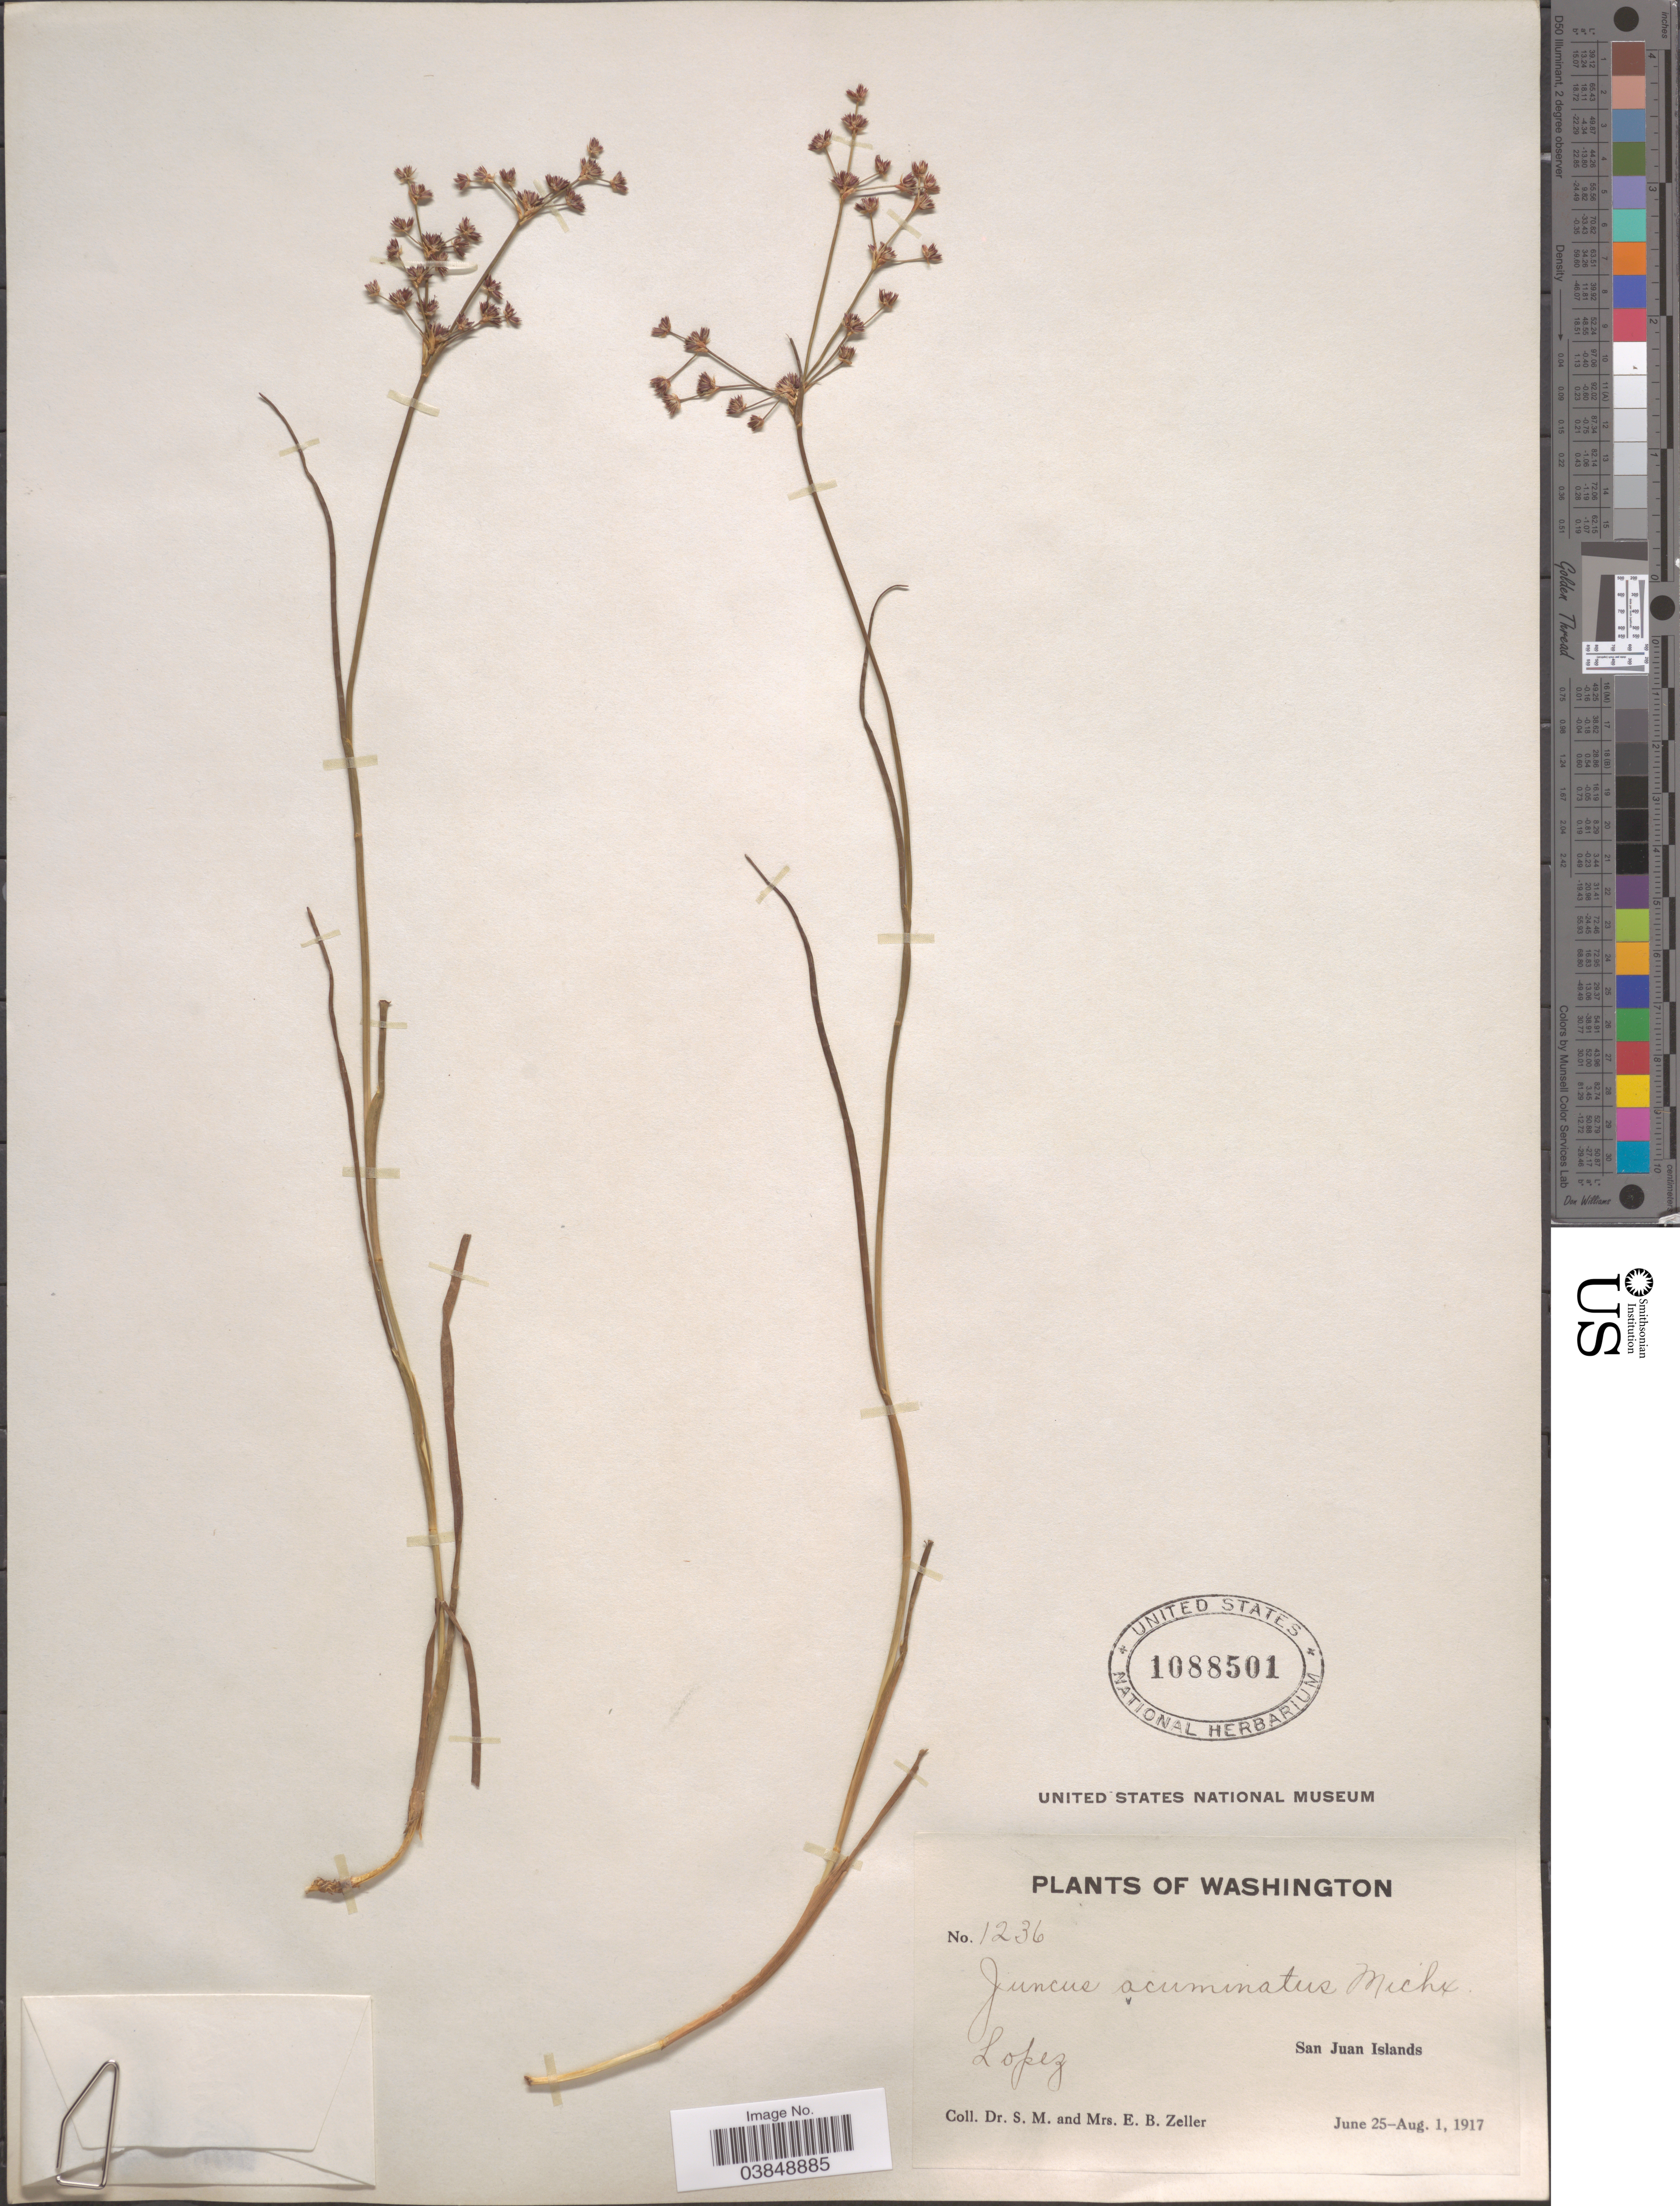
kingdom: Plantae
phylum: Tracheophyta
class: Liliopsida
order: Poales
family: Juncaceae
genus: Juncus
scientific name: Juncus acuminatus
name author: Michx.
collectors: S. Zeller & E. Zeller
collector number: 1236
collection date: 1917-06-25/1917-08-01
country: United States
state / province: Washington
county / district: San Juan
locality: Lopez. San Juan Islands.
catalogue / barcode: US 1088501